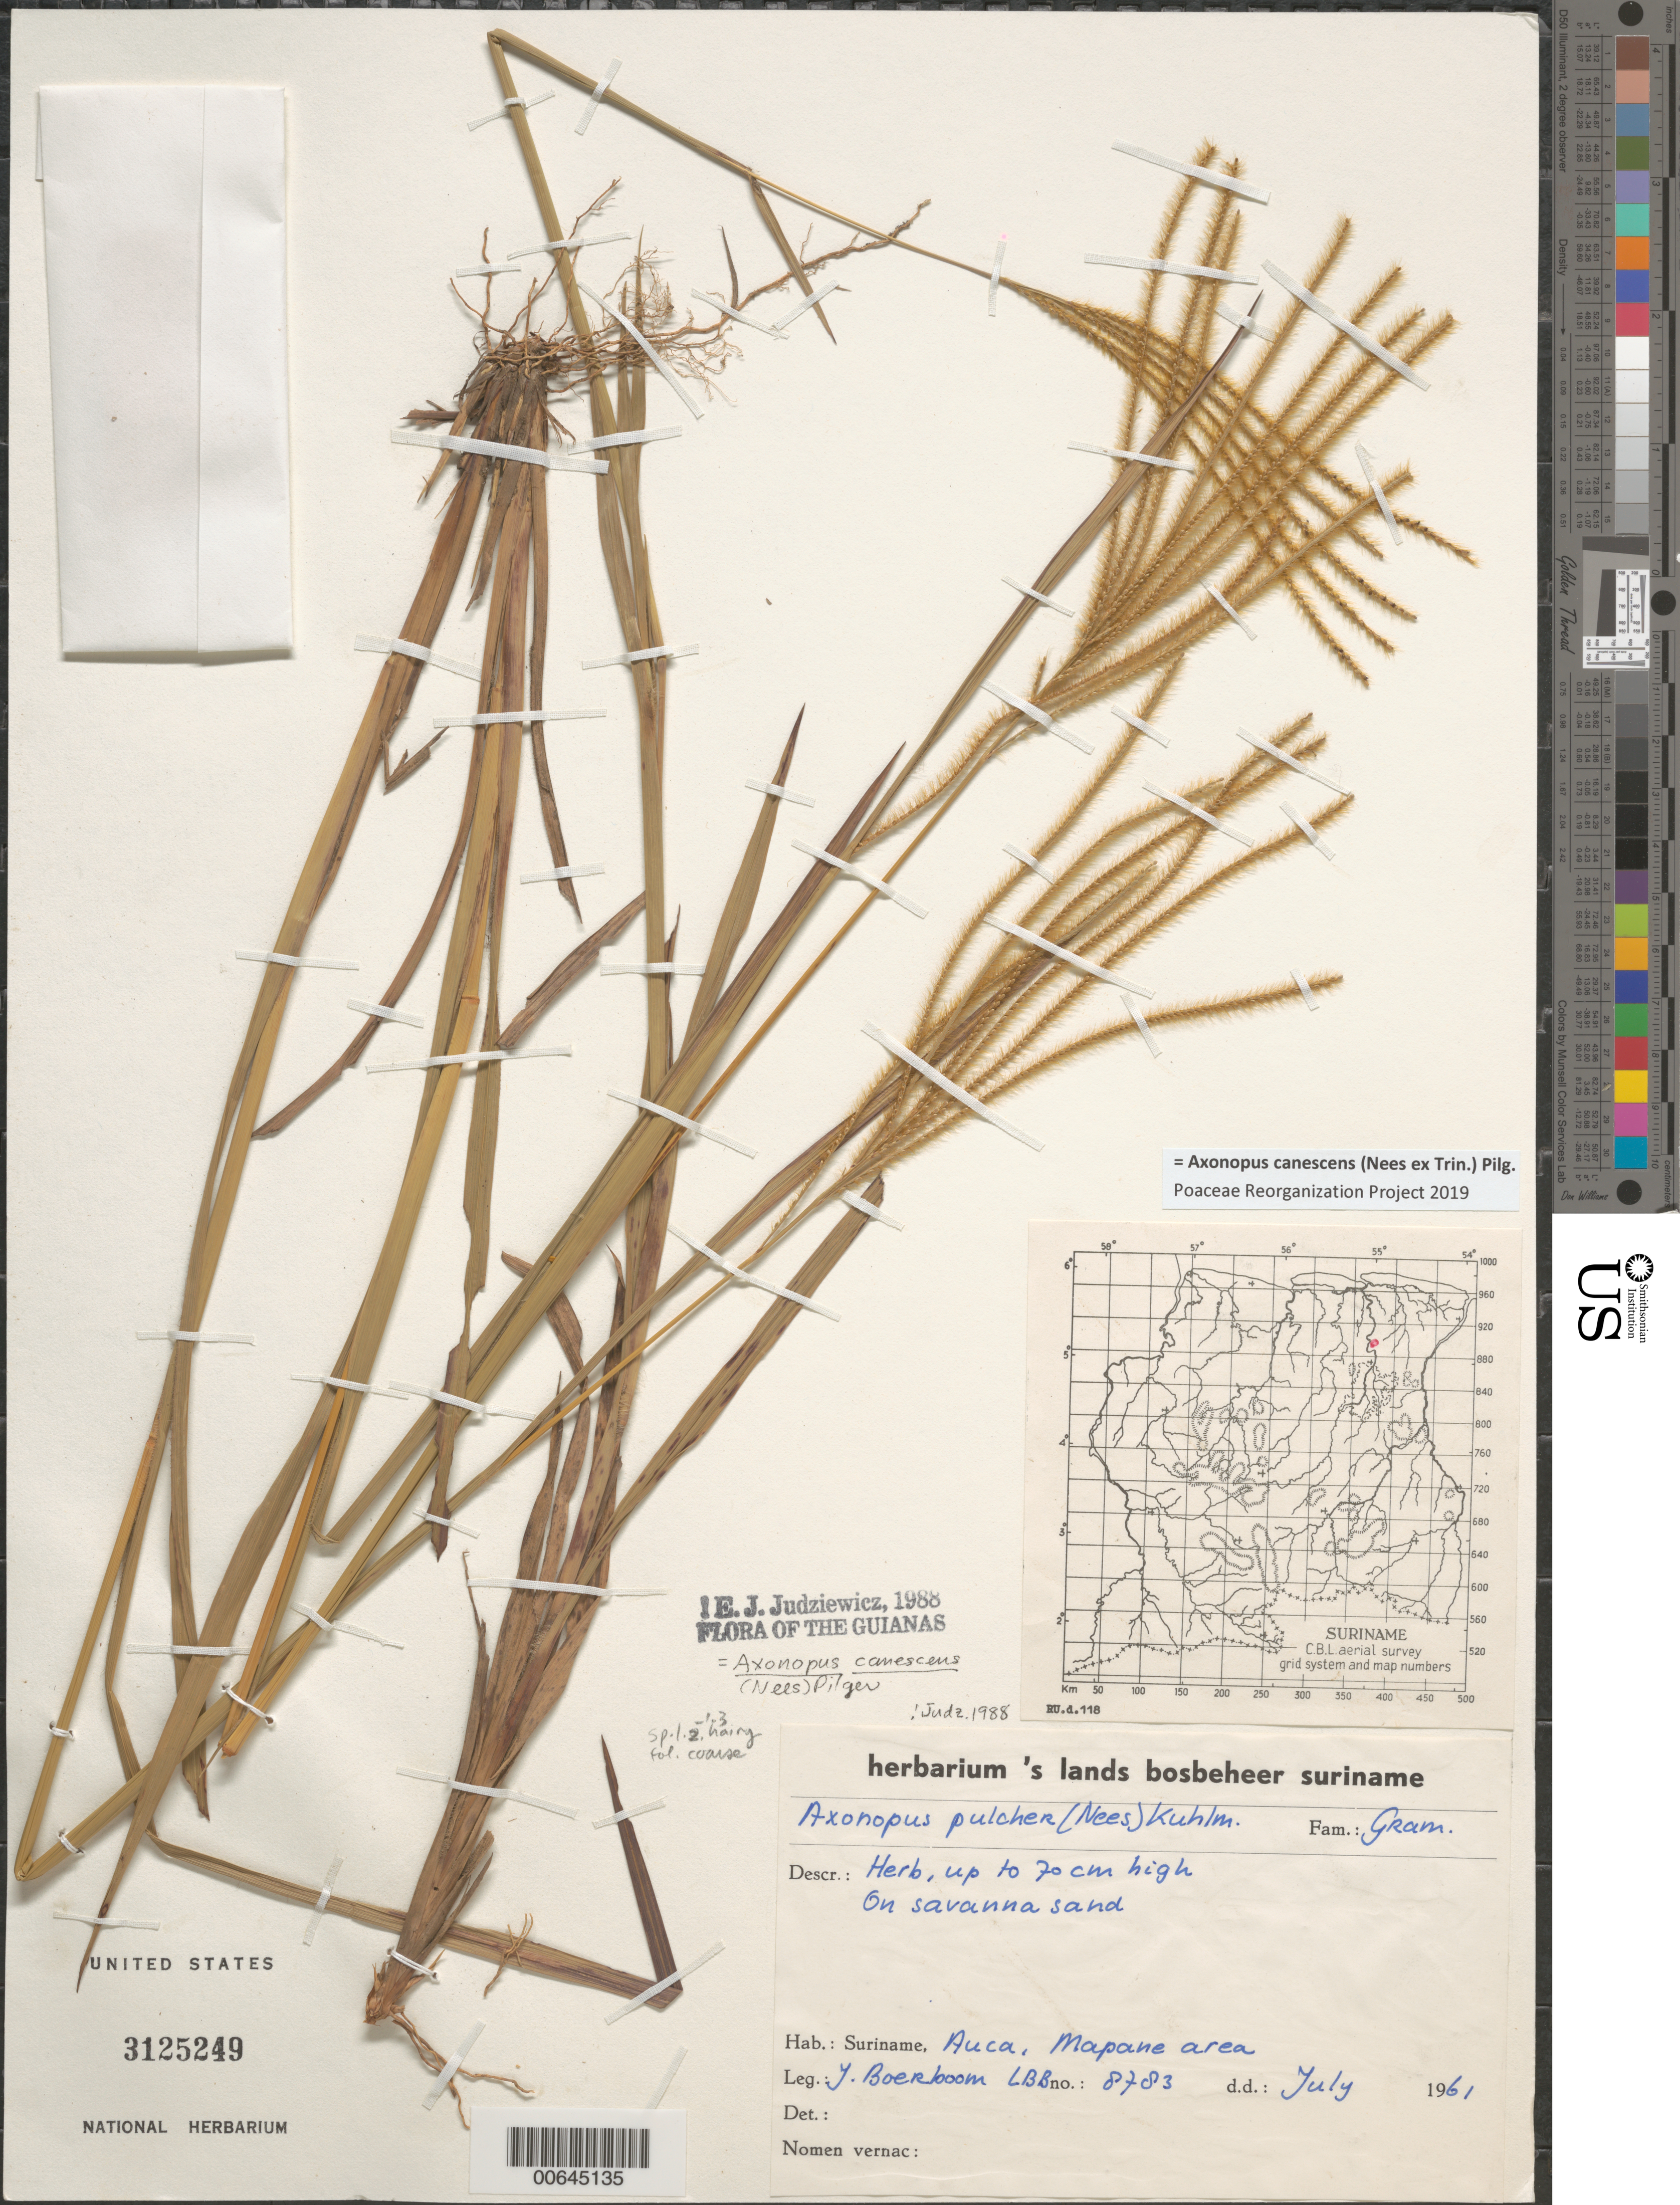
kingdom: Plantae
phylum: Tracheophyta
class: Liliopsida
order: Poales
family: Poaceae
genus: Axonopus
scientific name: Axonopus canescens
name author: (Nees ex Trin.) Pilg.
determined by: Judziewicz, E. J.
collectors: J. Boerboom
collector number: LBB 8783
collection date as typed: Jul-61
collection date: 1961-07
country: Suriname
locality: Auca; Mapane area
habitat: Savanna sand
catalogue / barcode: US 3125249